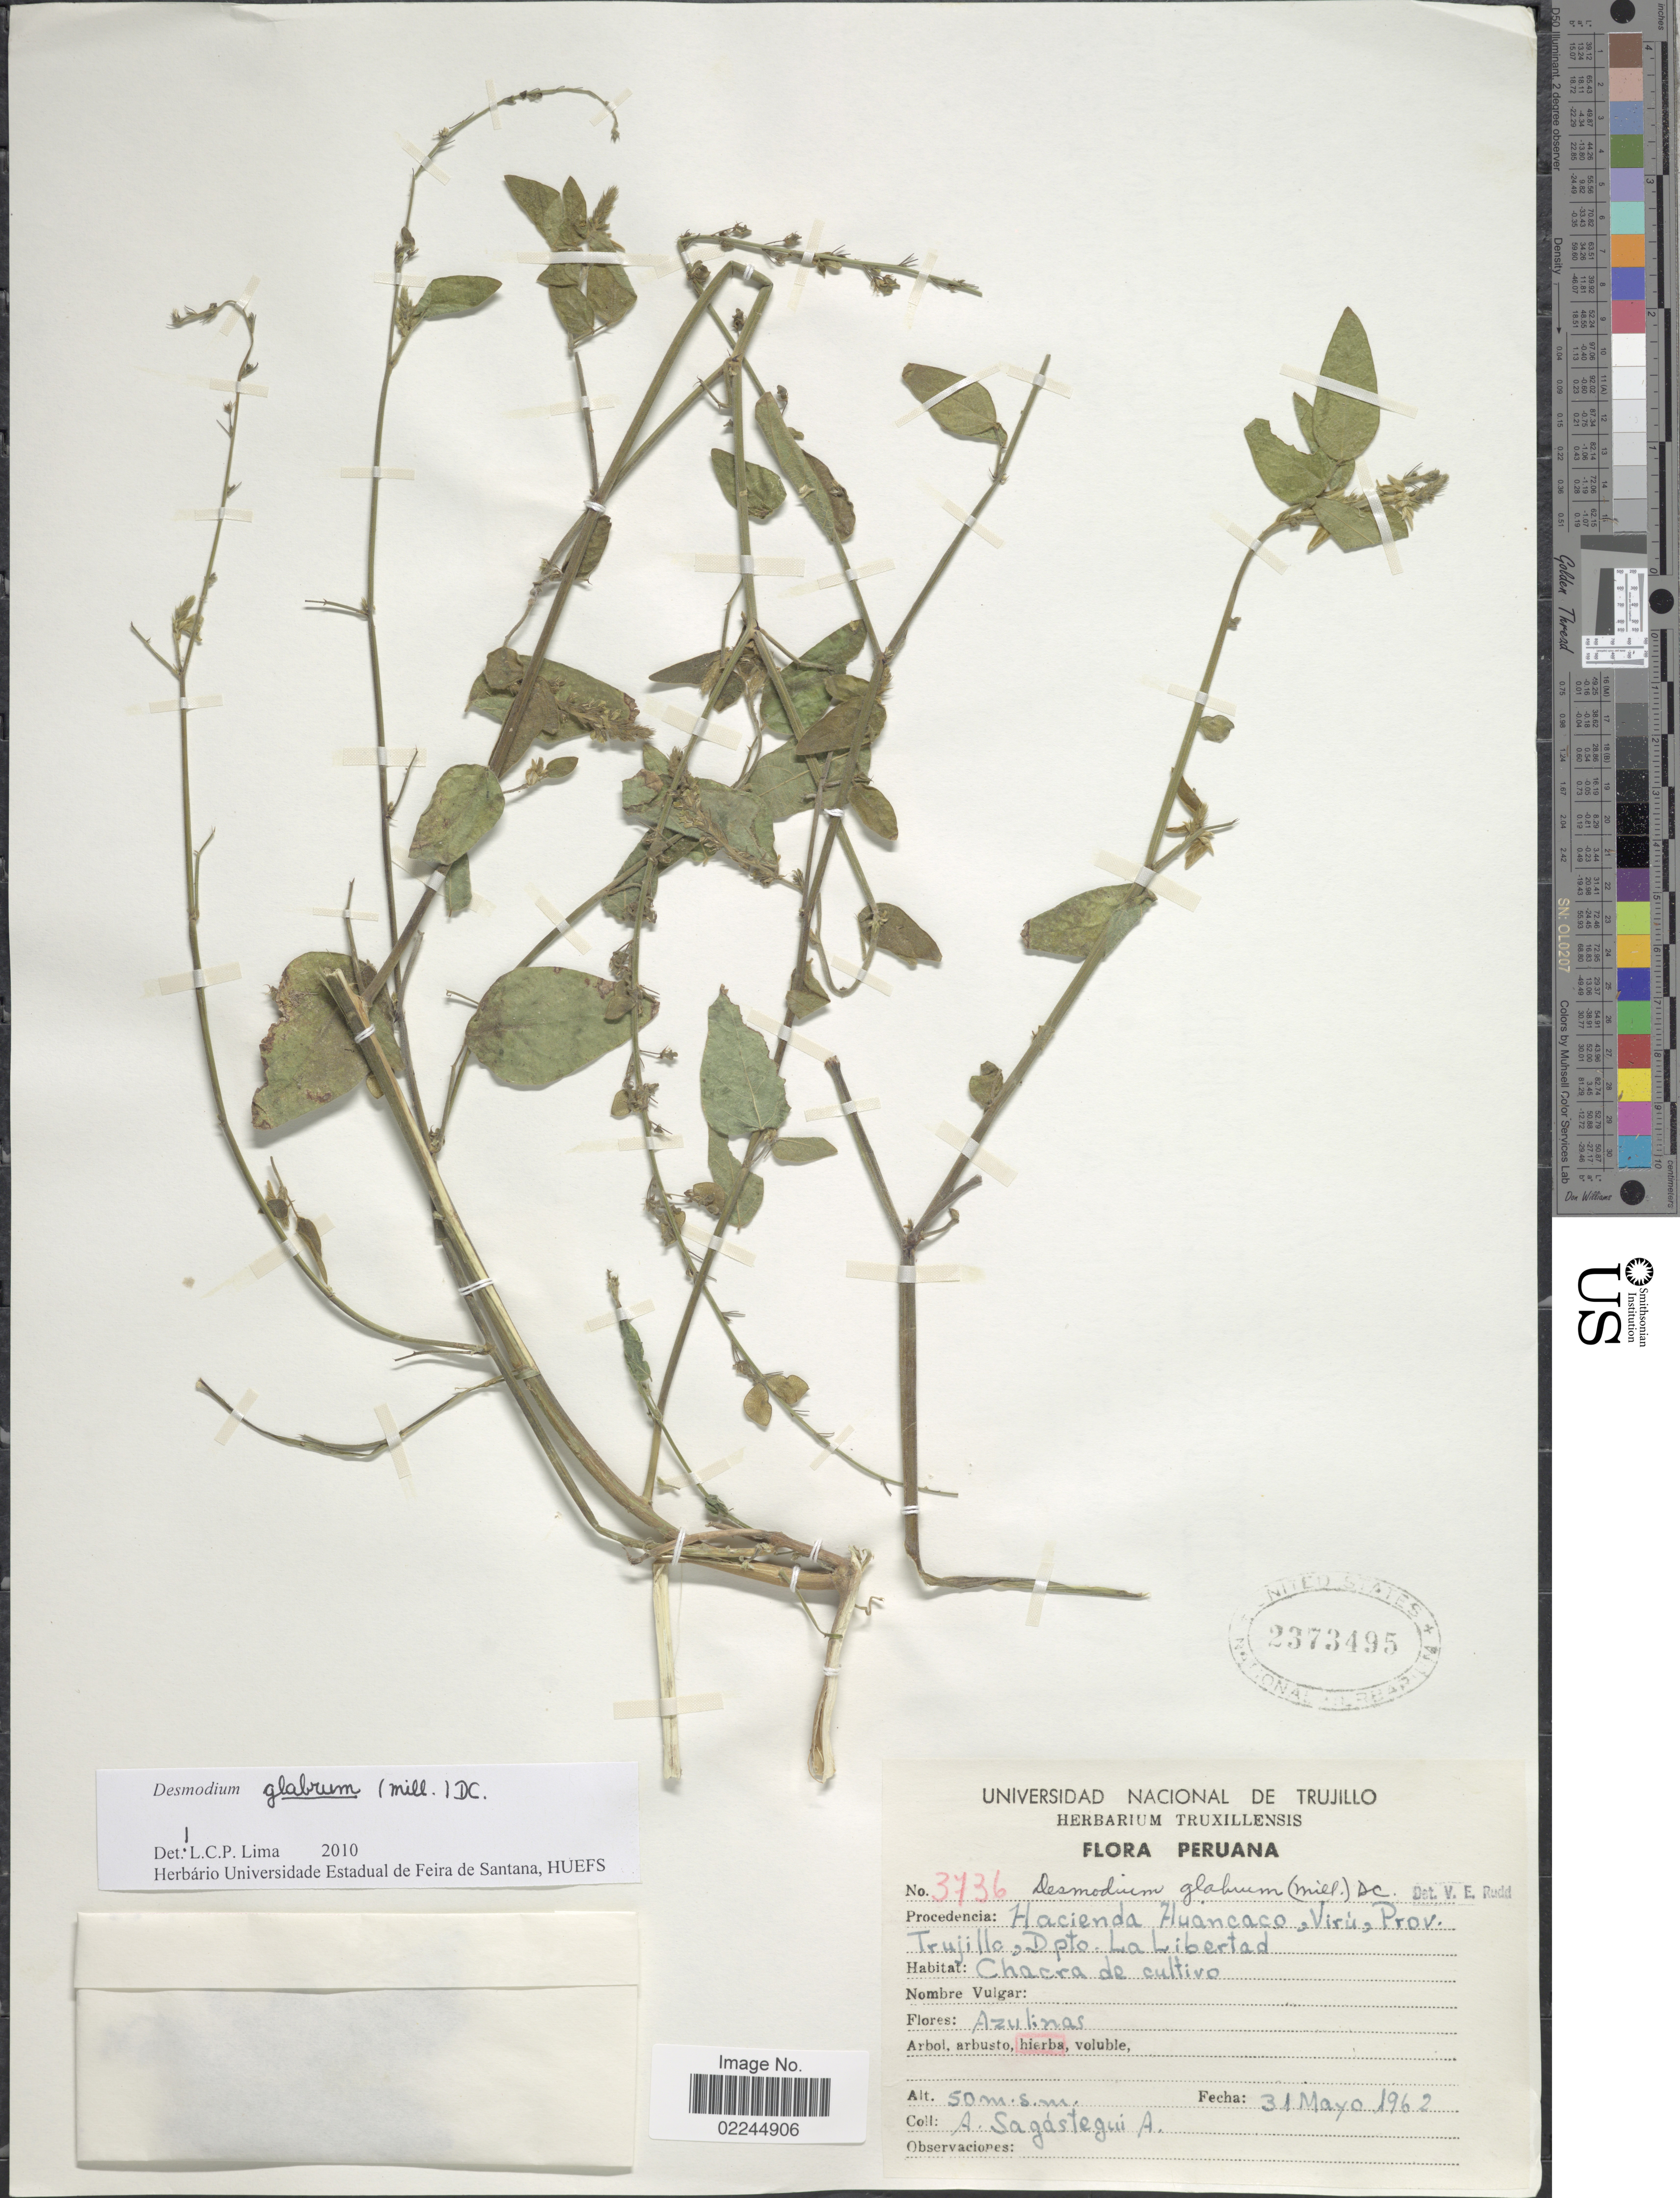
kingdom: Plantae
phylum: Tracheophyta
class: Magnoliopsida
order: Fabales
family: Fabaceae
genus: Desmodium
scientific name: Desmodium glabrum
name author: (Mill.) DC.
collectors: A. Sagástegui A.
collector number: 3736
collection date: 1962-05-31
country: Peru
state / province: La Libertad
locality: Hacienda Huancaco, Viru, Prov. Trujillo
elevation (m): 50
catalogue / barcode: US 2373495